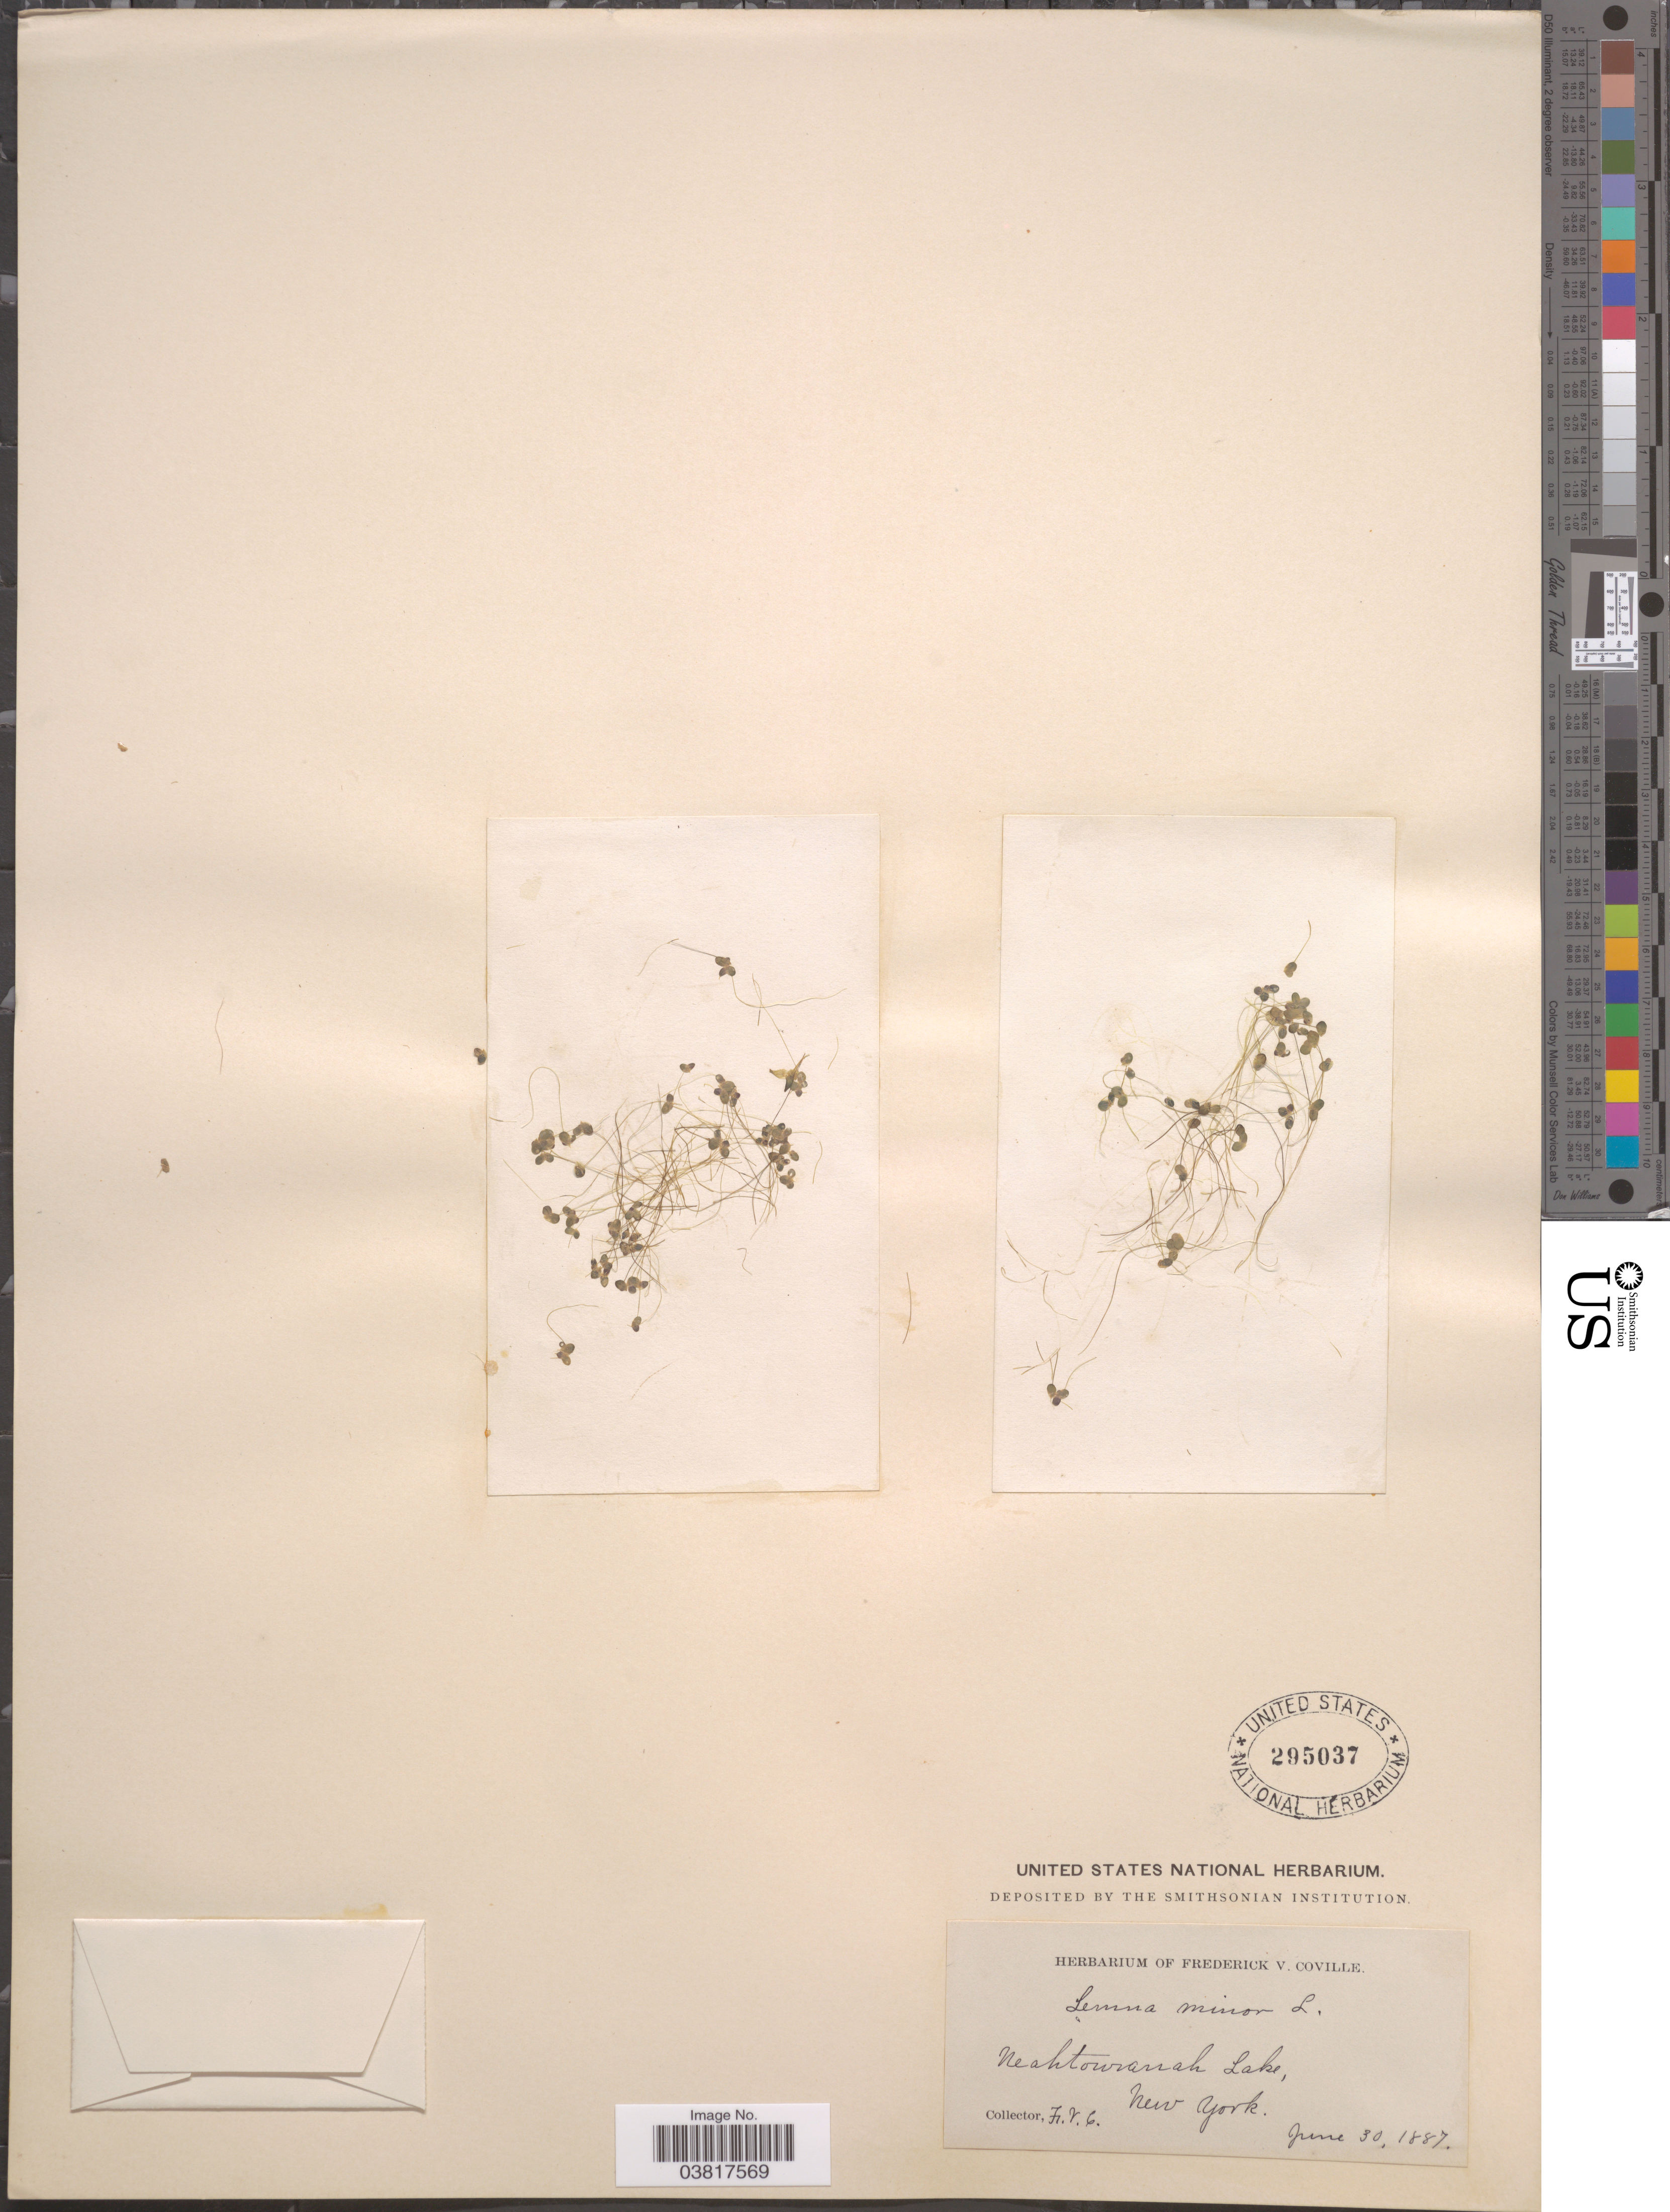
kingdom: Plantae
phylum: Tracheophyta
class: Liliopsida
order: Alismatales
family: Araceae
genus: Lemna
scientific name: Lemna minor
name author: L.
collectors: F. V. Coville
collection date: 1887-06-30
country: United States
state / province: New York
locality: Neahtowranah [interpreted] Lake.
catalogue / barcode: US 295037